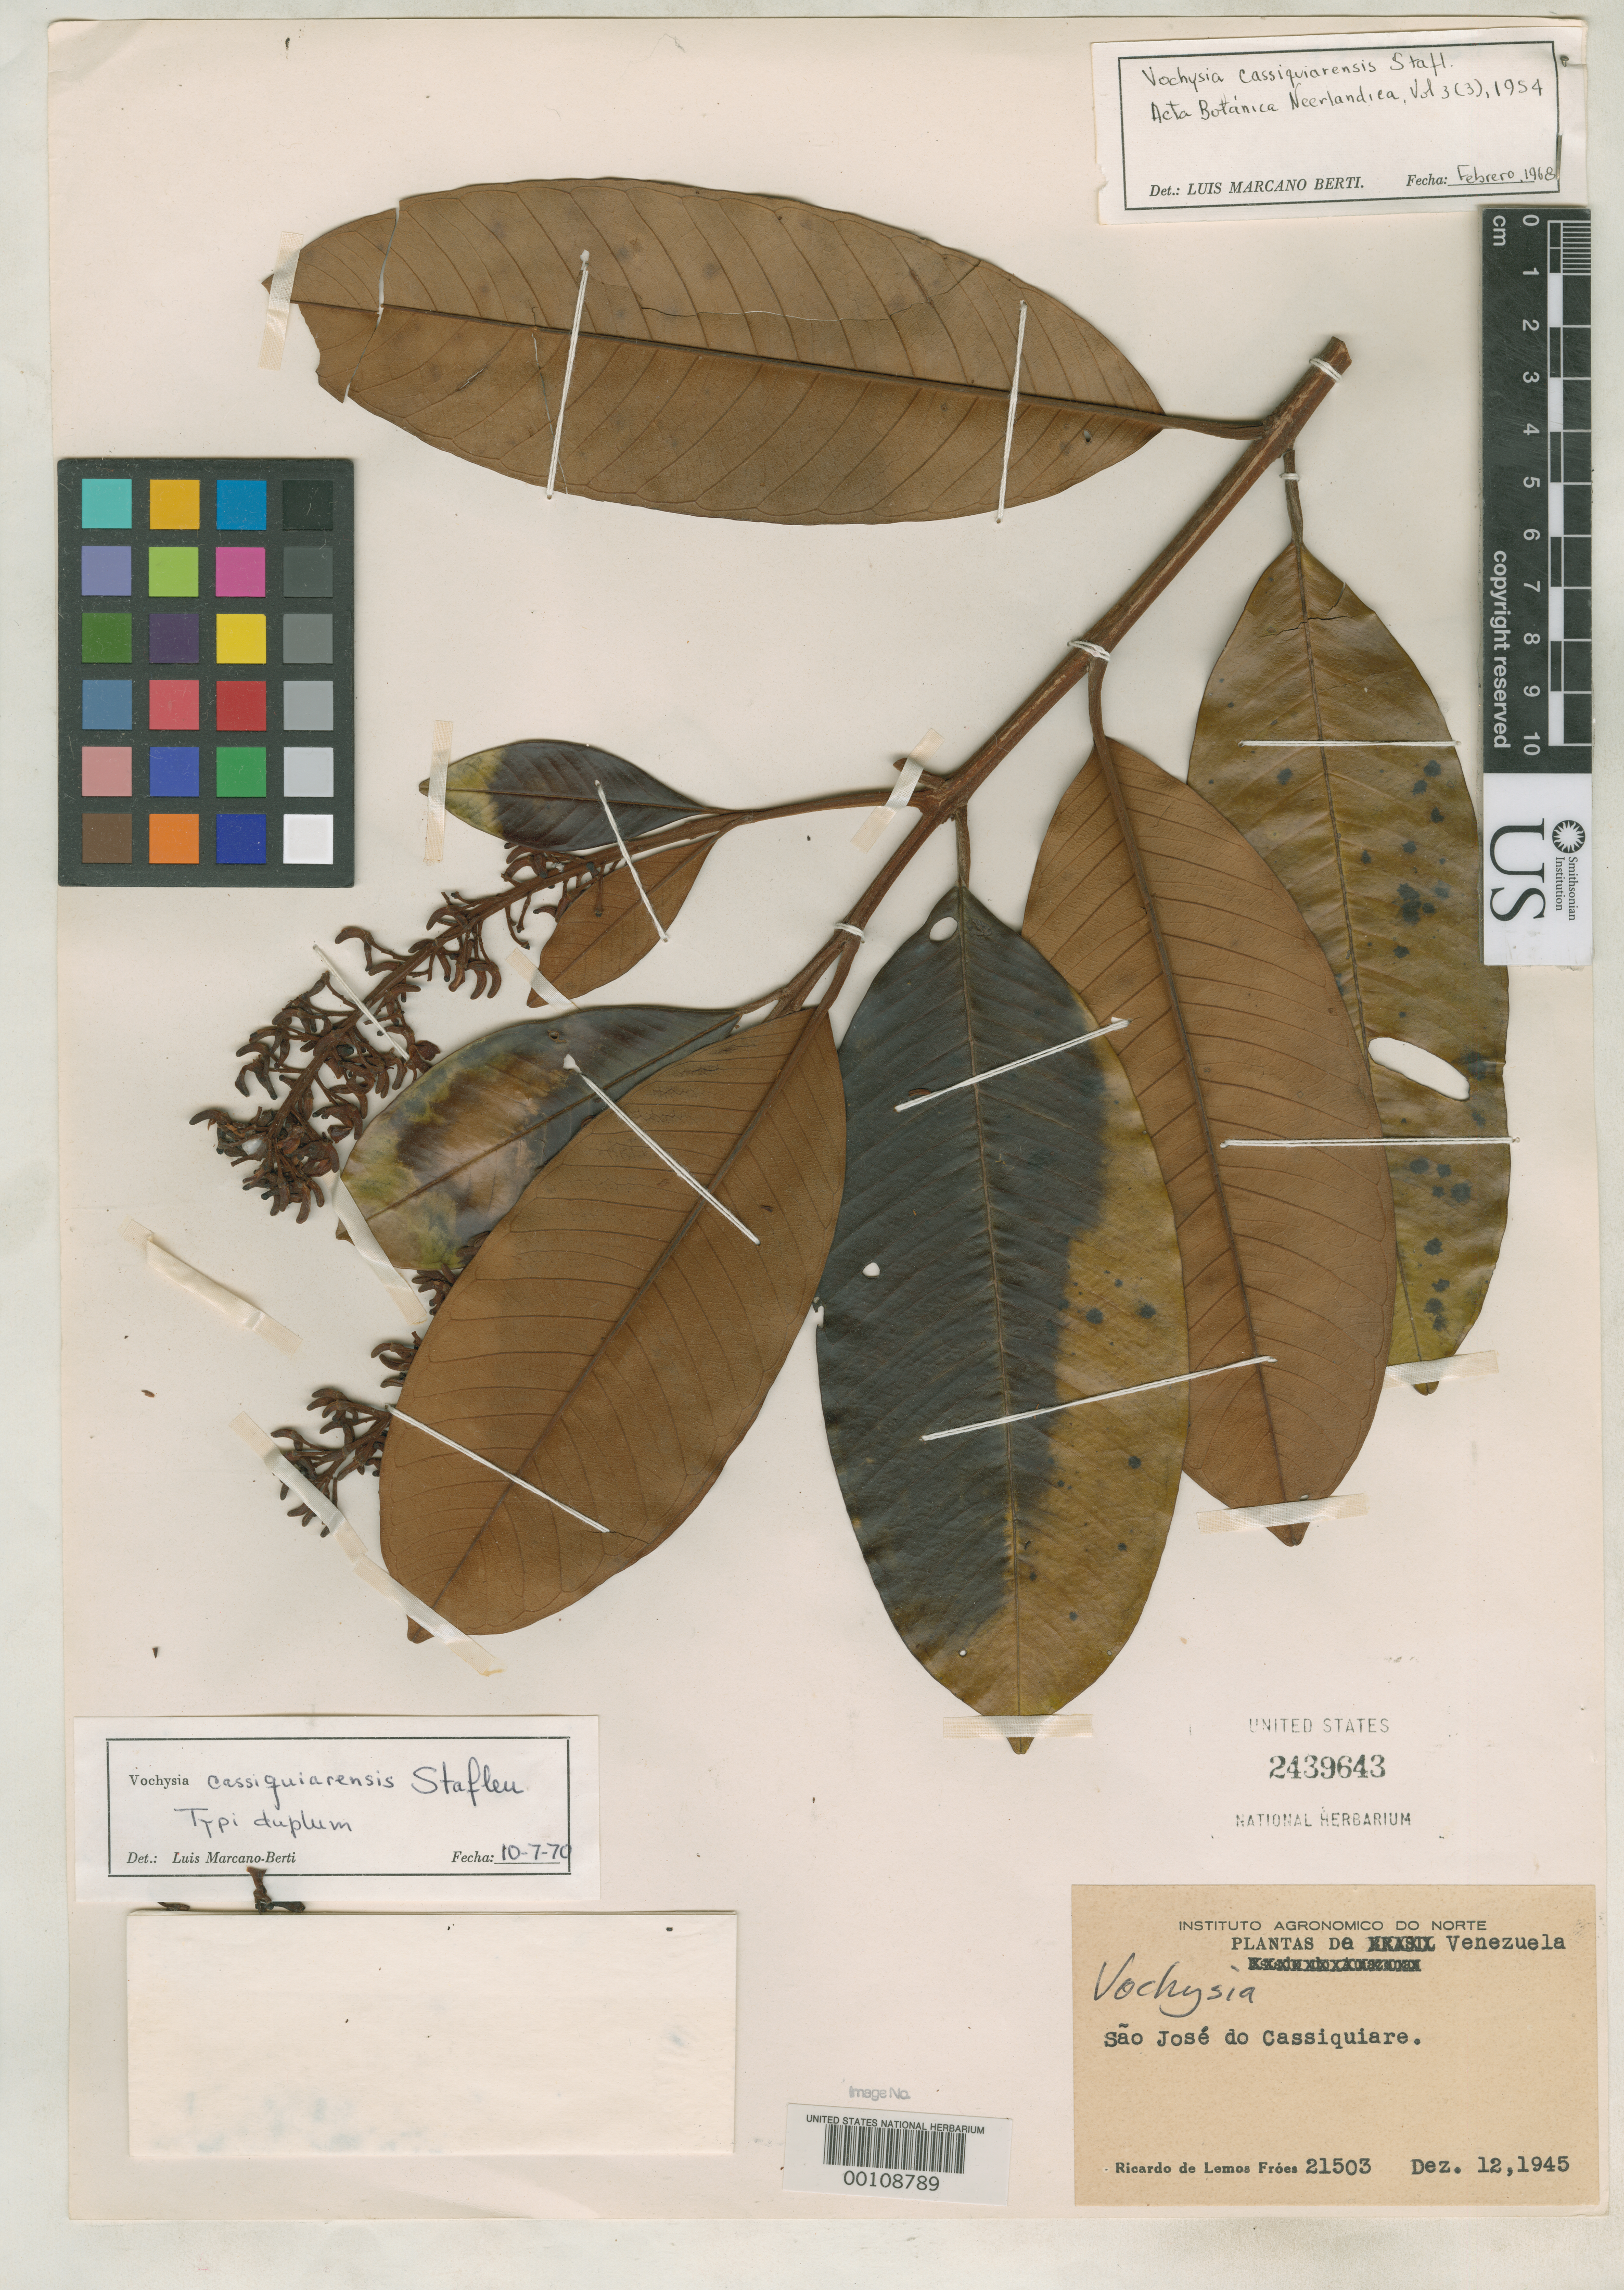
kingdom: Plantae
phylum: Tracheophyta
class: Magnoliopsida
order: Myrtales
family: Vochysiaceae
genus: Vochysia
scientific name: Vochysia cassiquiarensis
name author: Stafleu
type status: Isotype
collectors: R. L. Fróes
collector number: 21503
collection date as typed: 12 Dec 1945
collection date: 1945-12-12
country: Venezuela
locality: San Jose de Cassiquiare.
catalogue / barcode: US 2439643